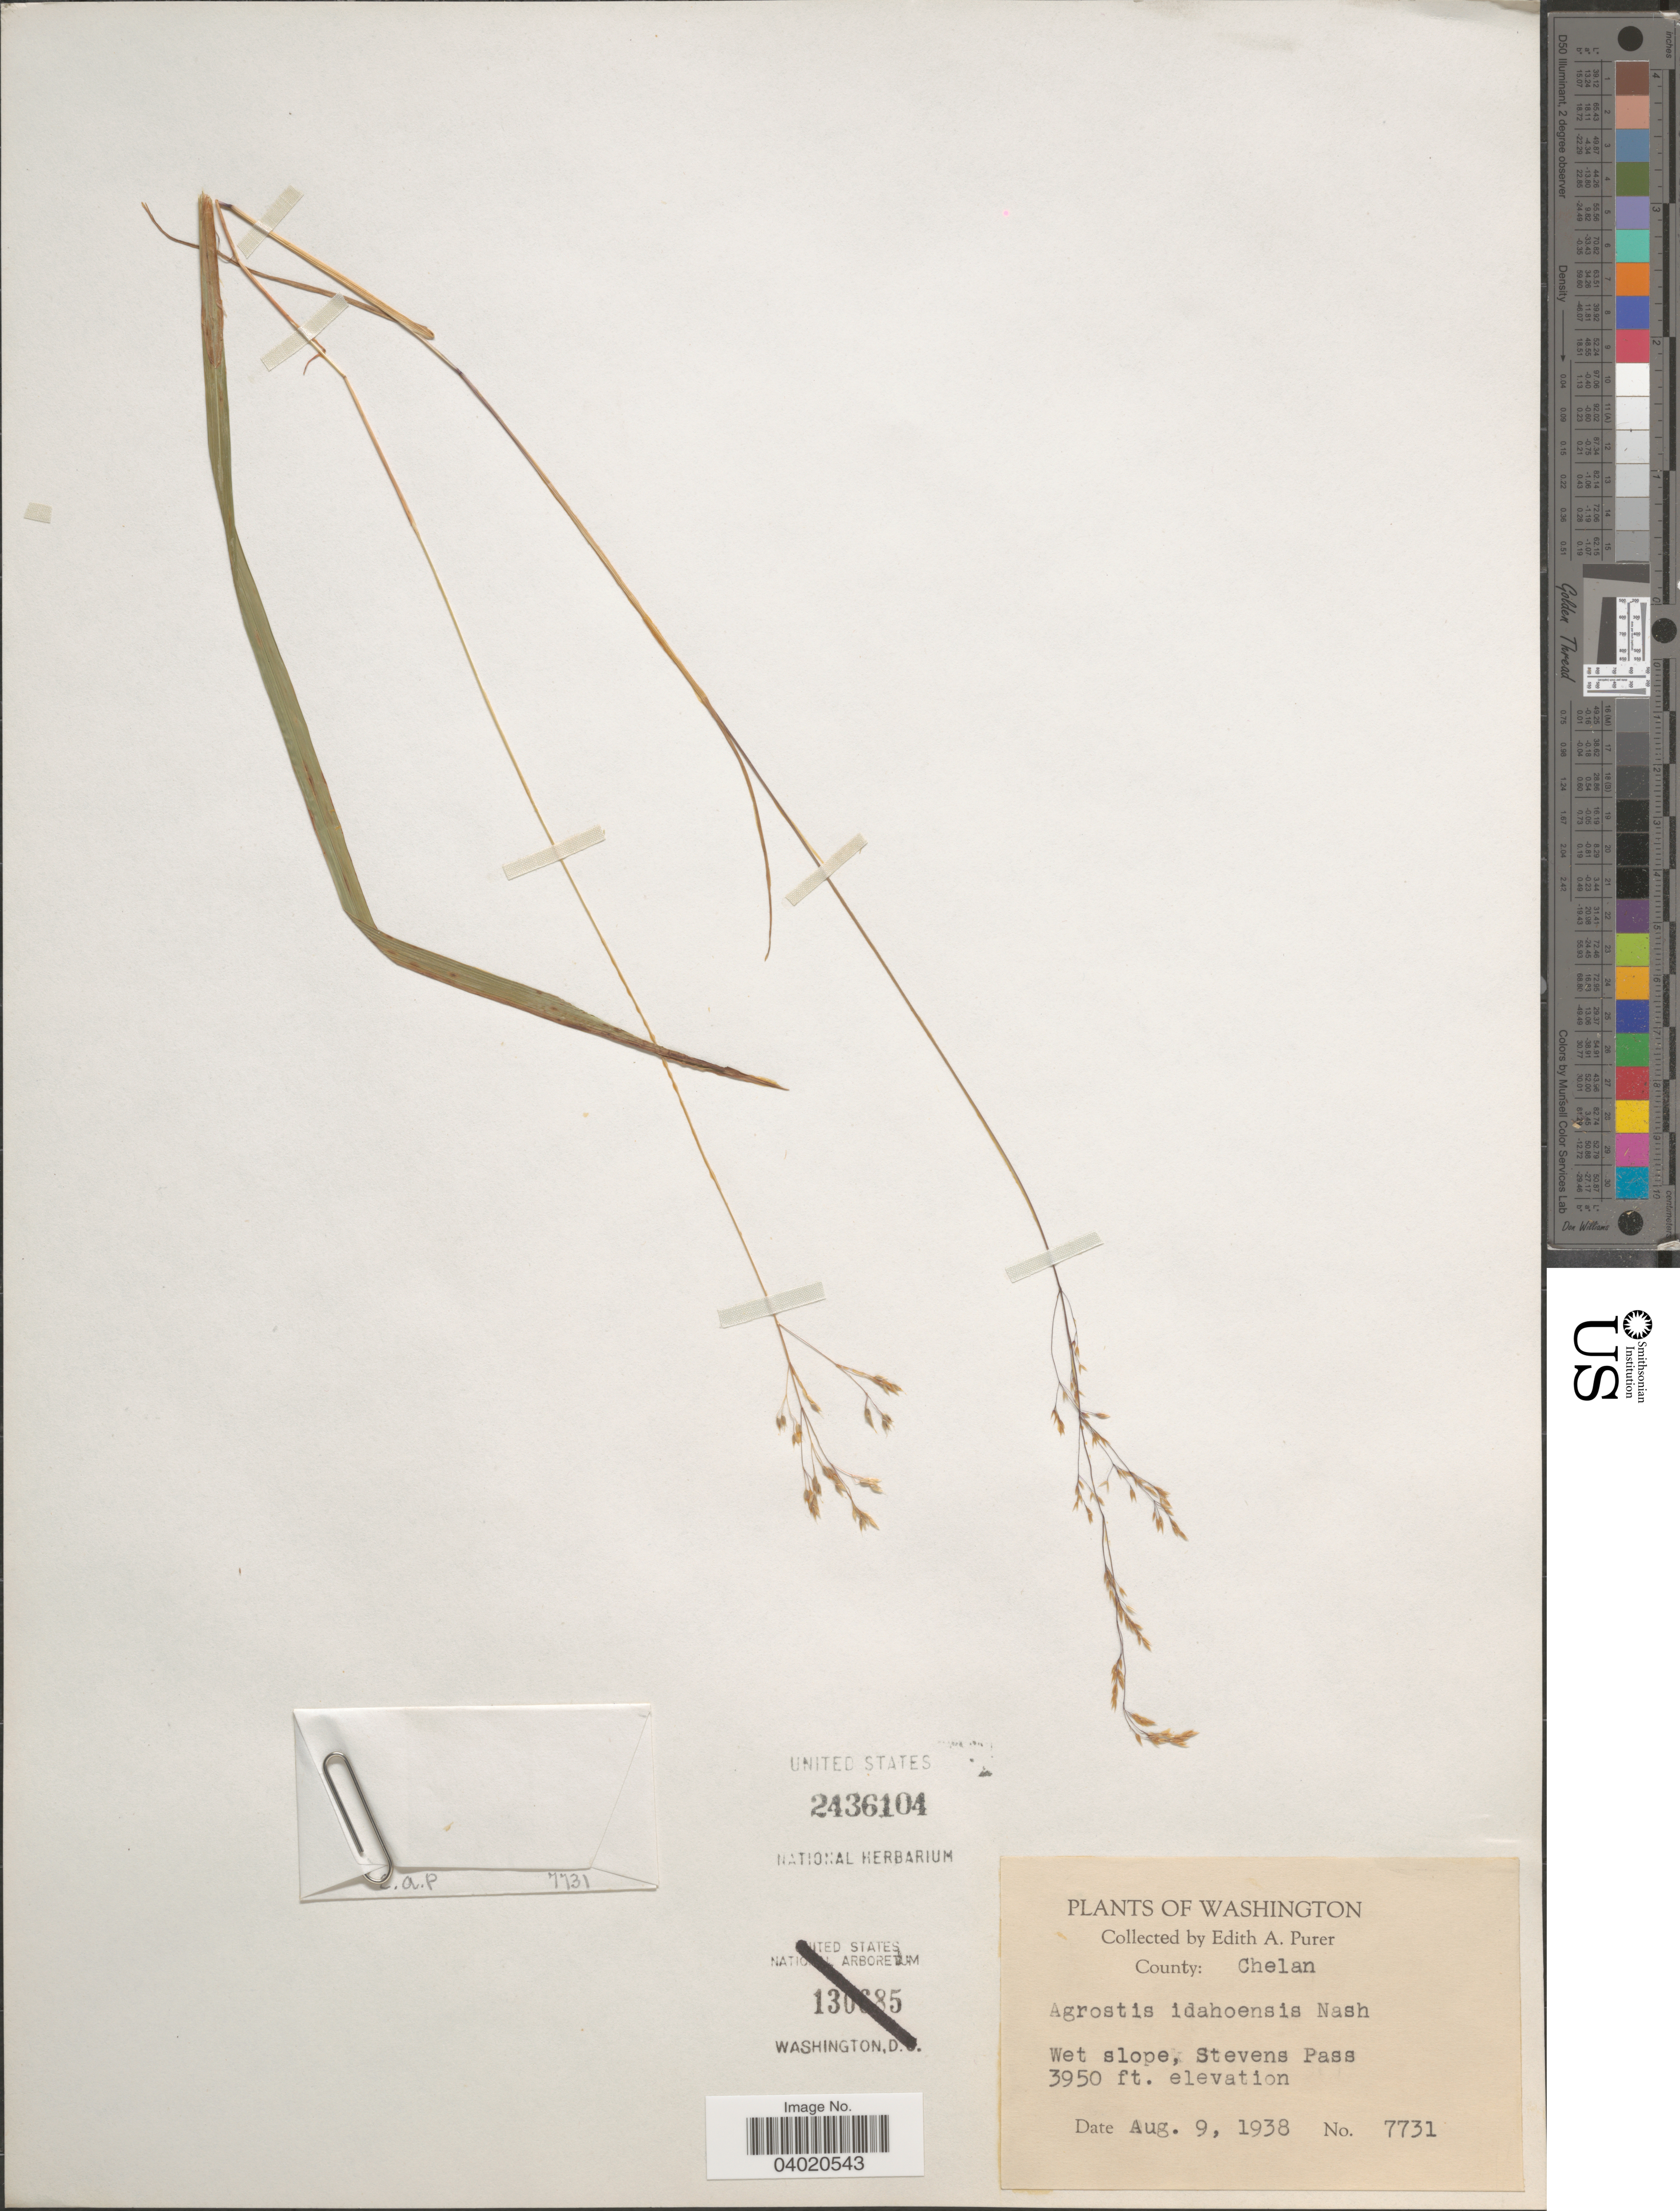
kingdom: Plantae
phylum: Tracheophyta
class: Liliopsida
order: Poales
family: Poaceae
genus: Agrostis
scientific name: Agrostis idahoensis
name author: Nash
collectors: E. Purer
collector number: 7731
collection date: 1938-08-09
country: United States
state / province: Washington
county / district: Chelan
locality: County: Chelan. Wet slope, Stevens Pass.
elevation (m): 1204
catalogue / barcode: US 2436104